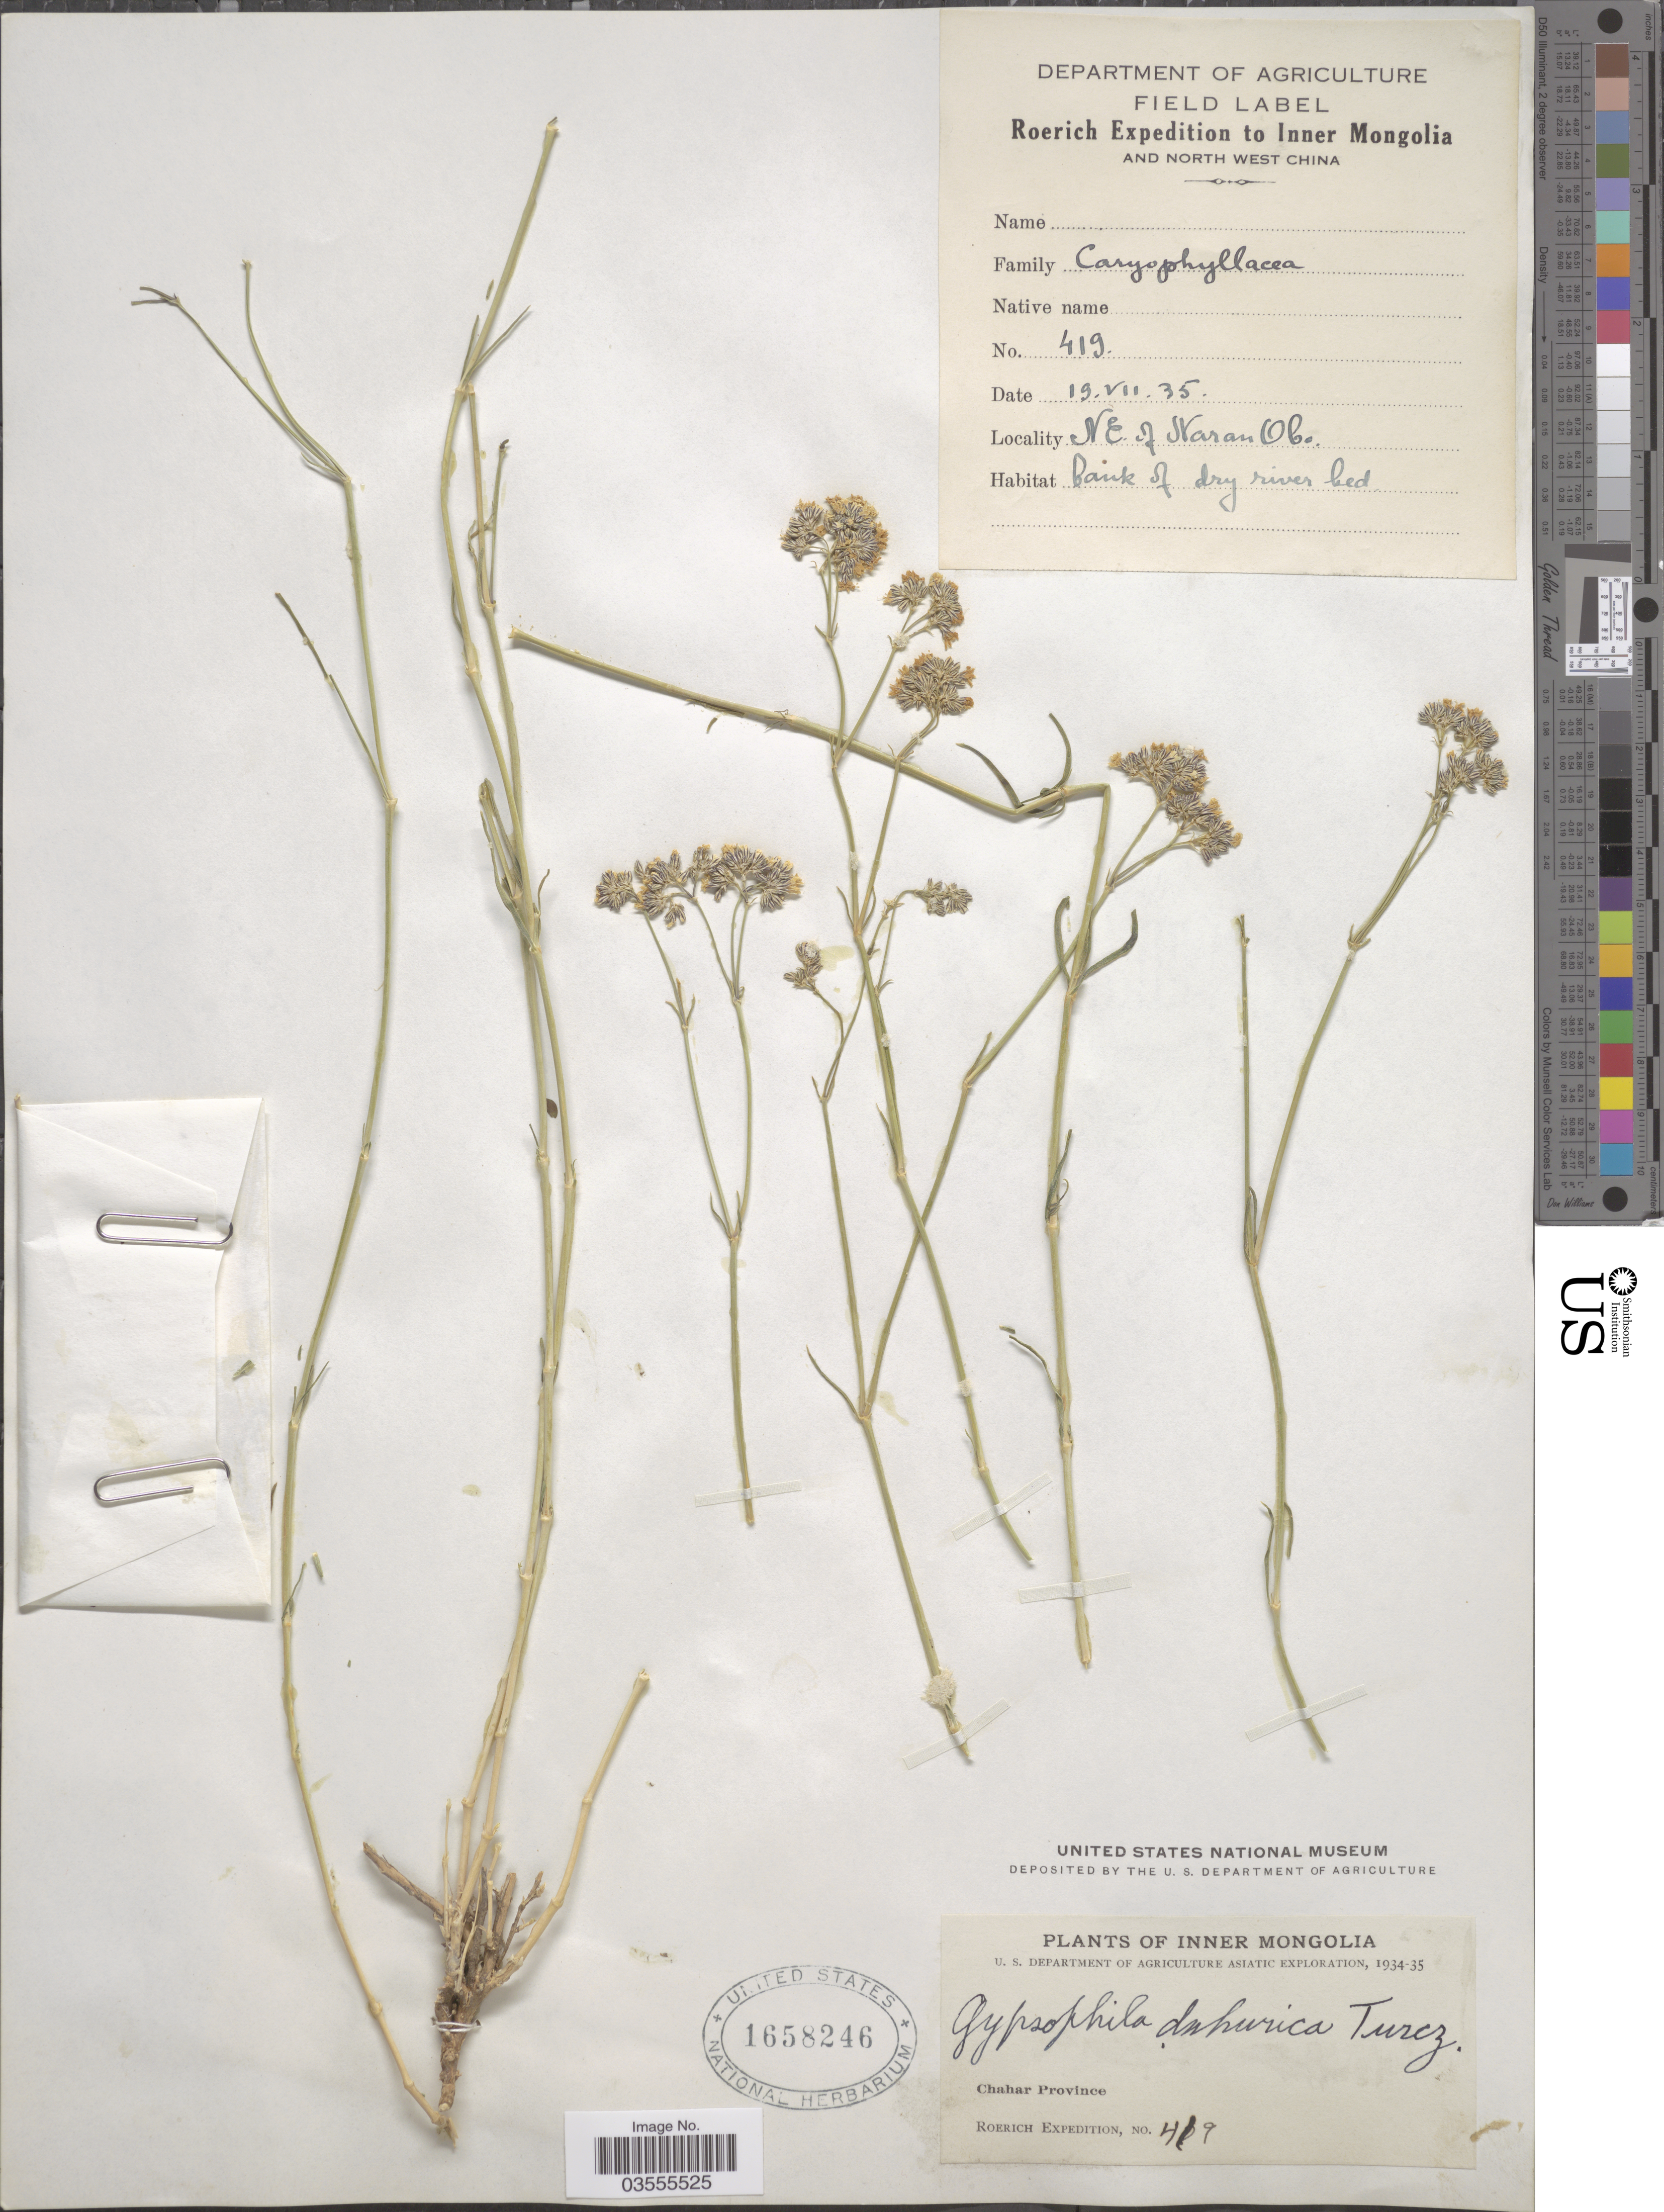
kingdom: Plantae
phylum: Tracheophyta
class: Magnoliopsida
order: Caryophyllales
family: Caryophyllaceae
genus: Gypsophila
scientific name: Gypsophila davurica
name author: Turcz. ex Fenzl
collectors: Roerich Expedition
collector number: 417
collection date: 1935-07-19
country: China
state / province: Nei Monggol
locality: Inner Mongolia. NE. of Naran Obo. Chahar Province.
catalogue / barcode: US 1658246